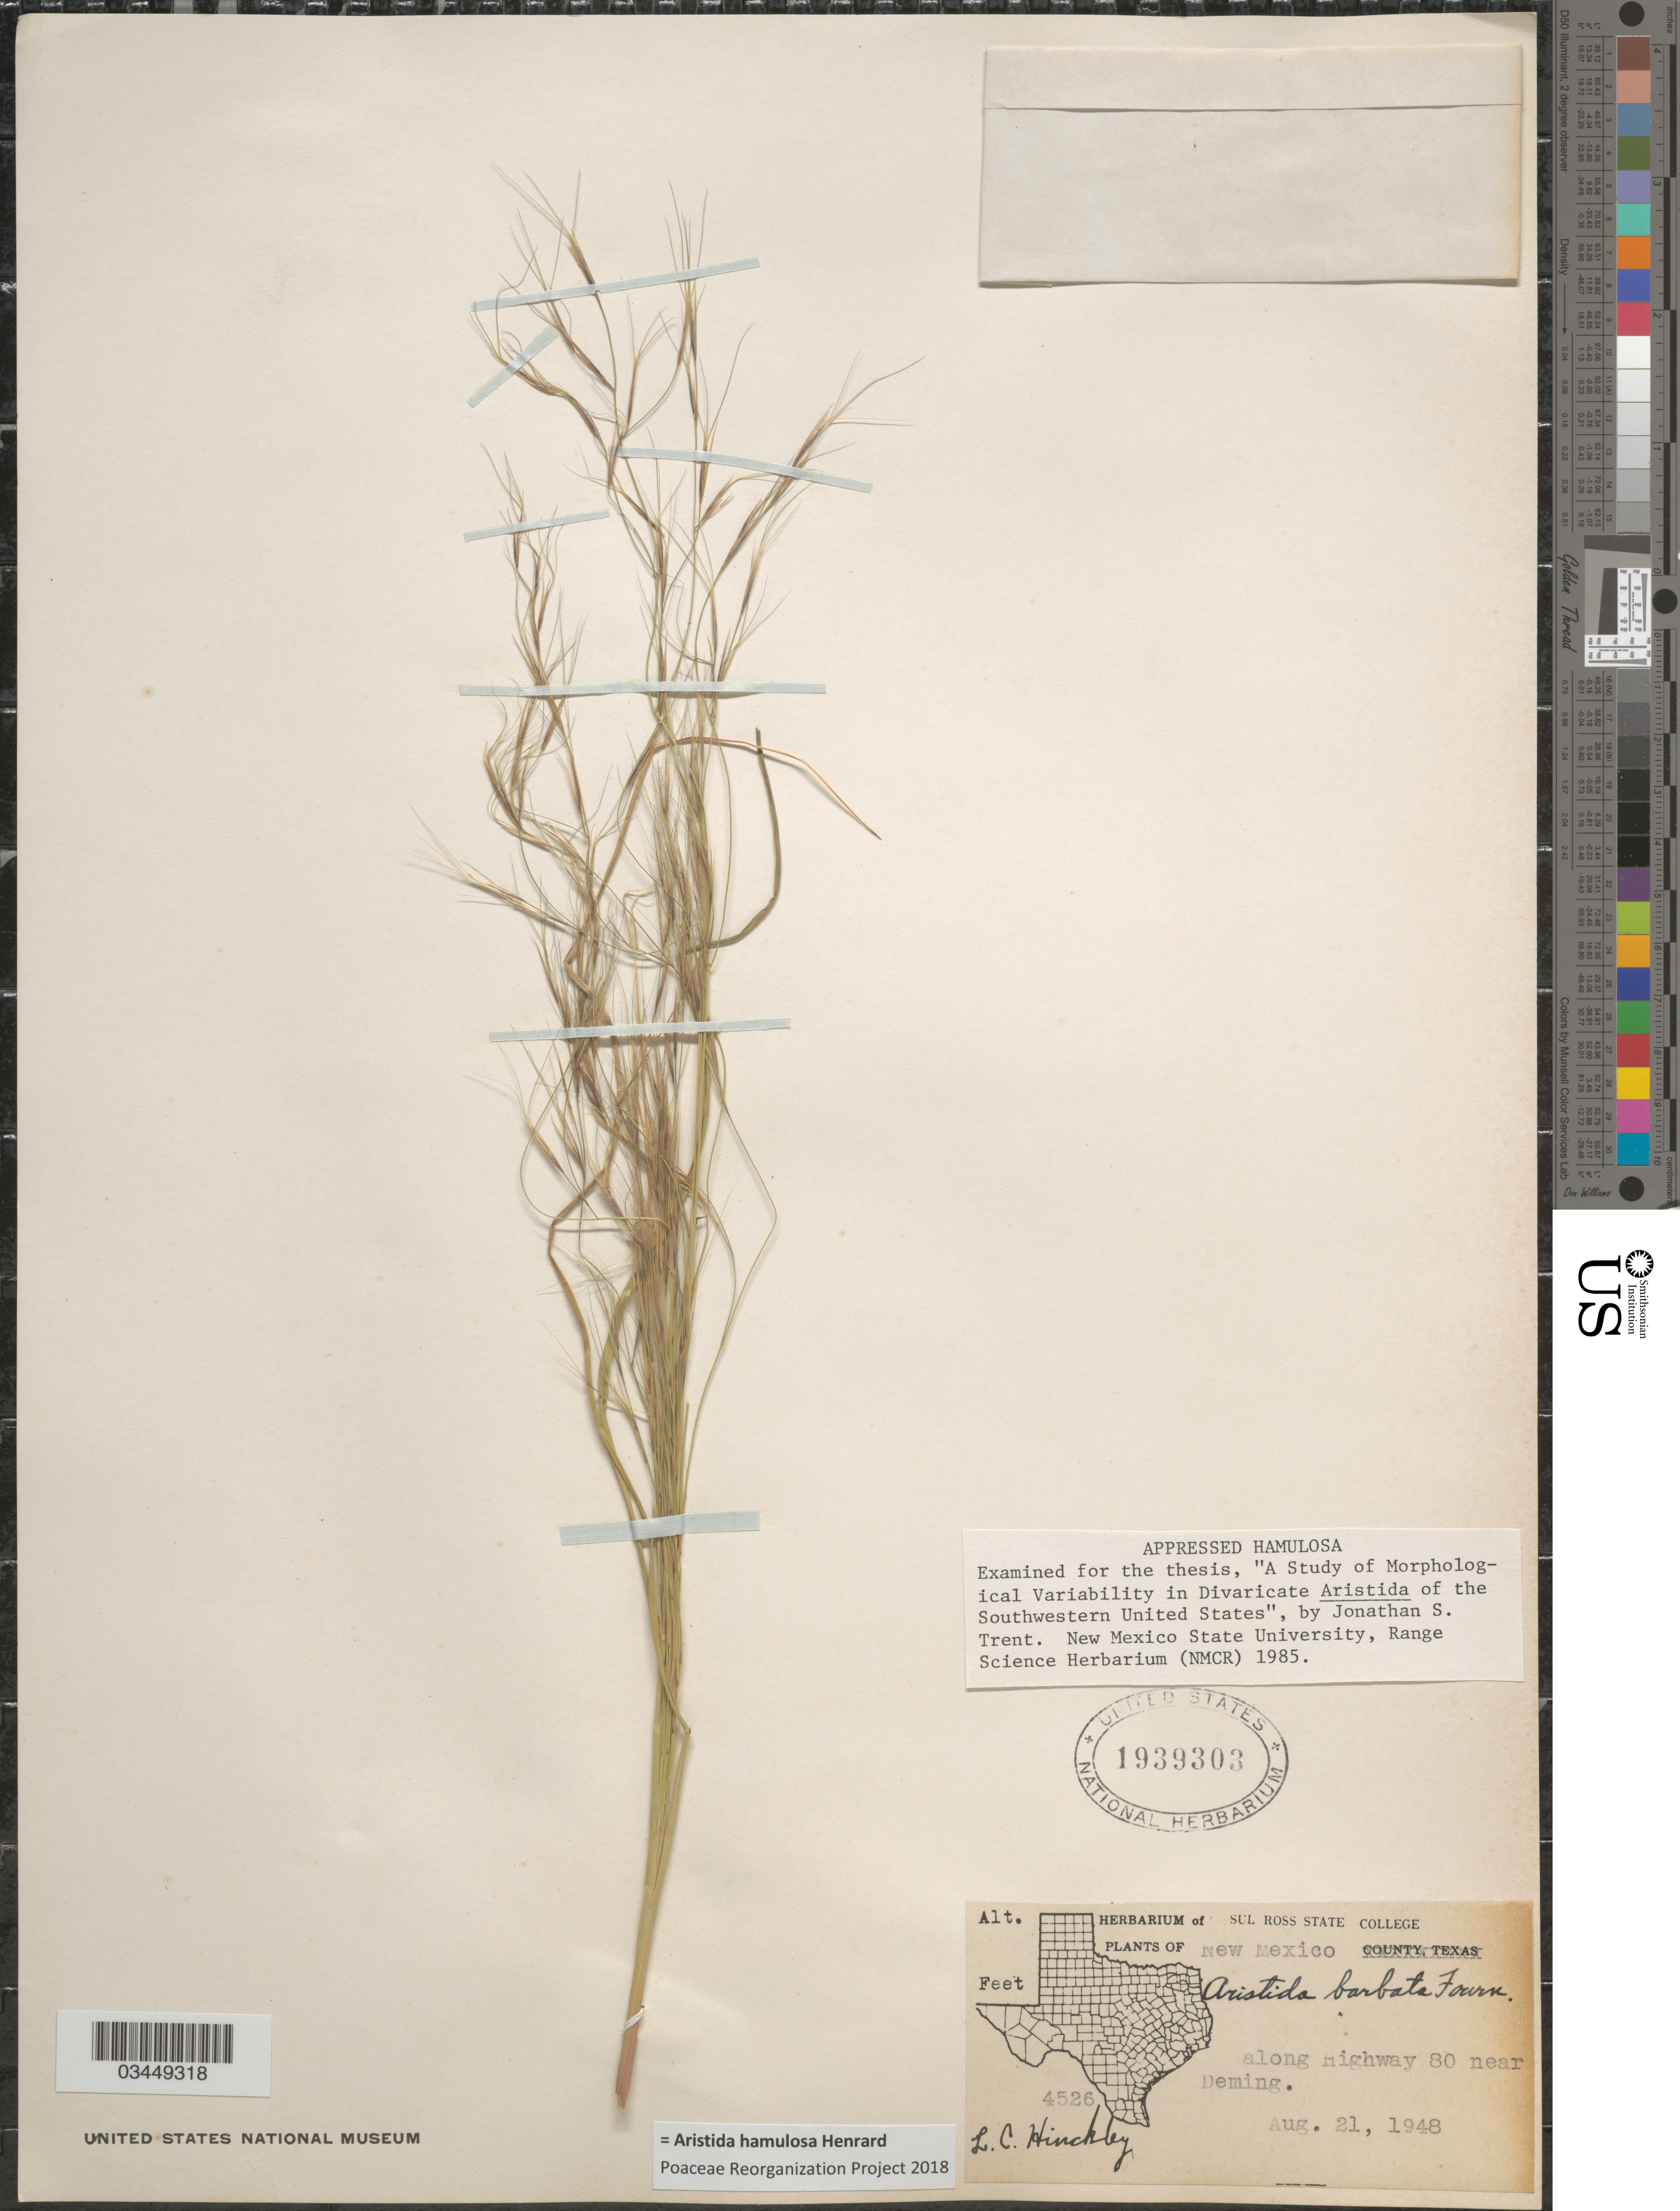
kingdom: Plantae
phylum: Tracheophyta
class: Liliopsida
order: Poales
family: Poaceae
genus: Aristida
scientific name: Aristida hamulosa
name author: Henr.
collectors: L. Hinckley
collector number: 4526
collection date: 1948-08-21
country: United States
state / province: New Mexico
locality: County Texas. Along highway 80 near Deming.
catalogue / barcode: US 1939303